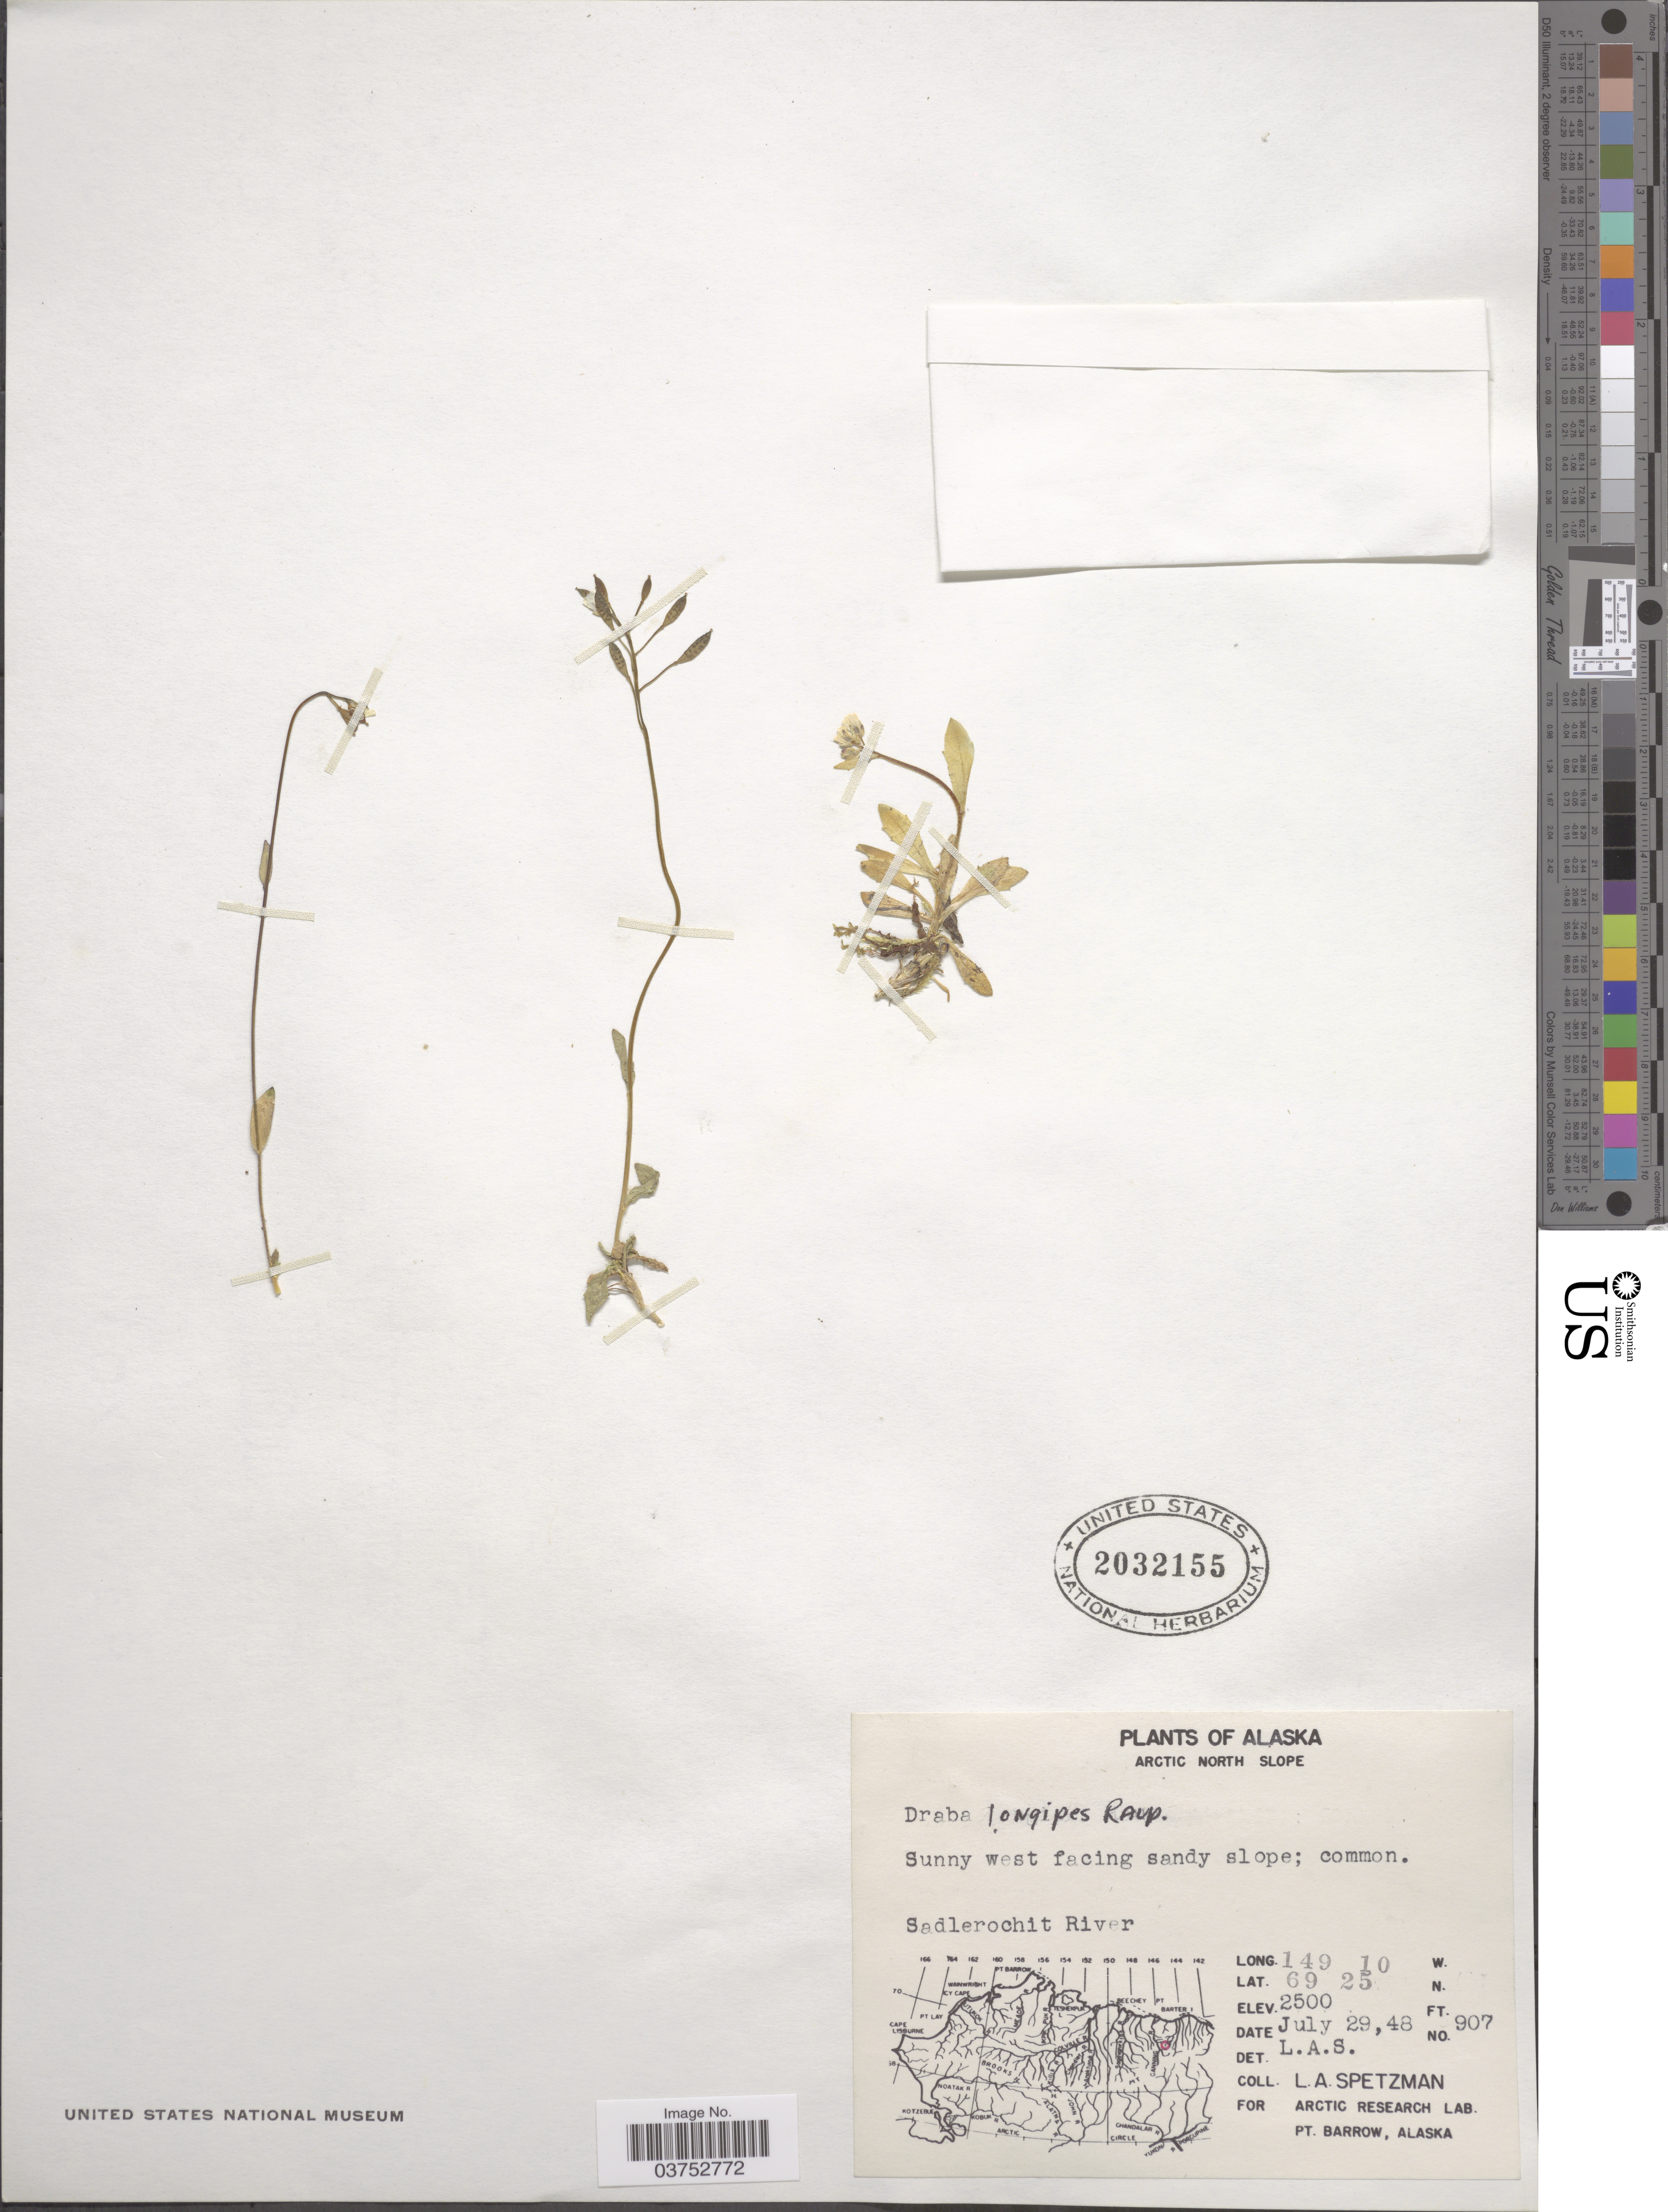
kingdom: Plantae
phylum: Tracheophyta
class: Magnoliopsida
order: Brassicales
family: Brassicaceae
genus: Draba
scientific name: Draba sp.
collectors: L. Spetzman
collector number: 907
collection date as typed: Transcribed d/m/y: 29/7/48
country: United States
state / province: Alaska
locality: Arctic North Slope. Sunny west facing sandy slope. Sadlerochit River.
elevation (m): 762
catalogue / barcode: US 2032155